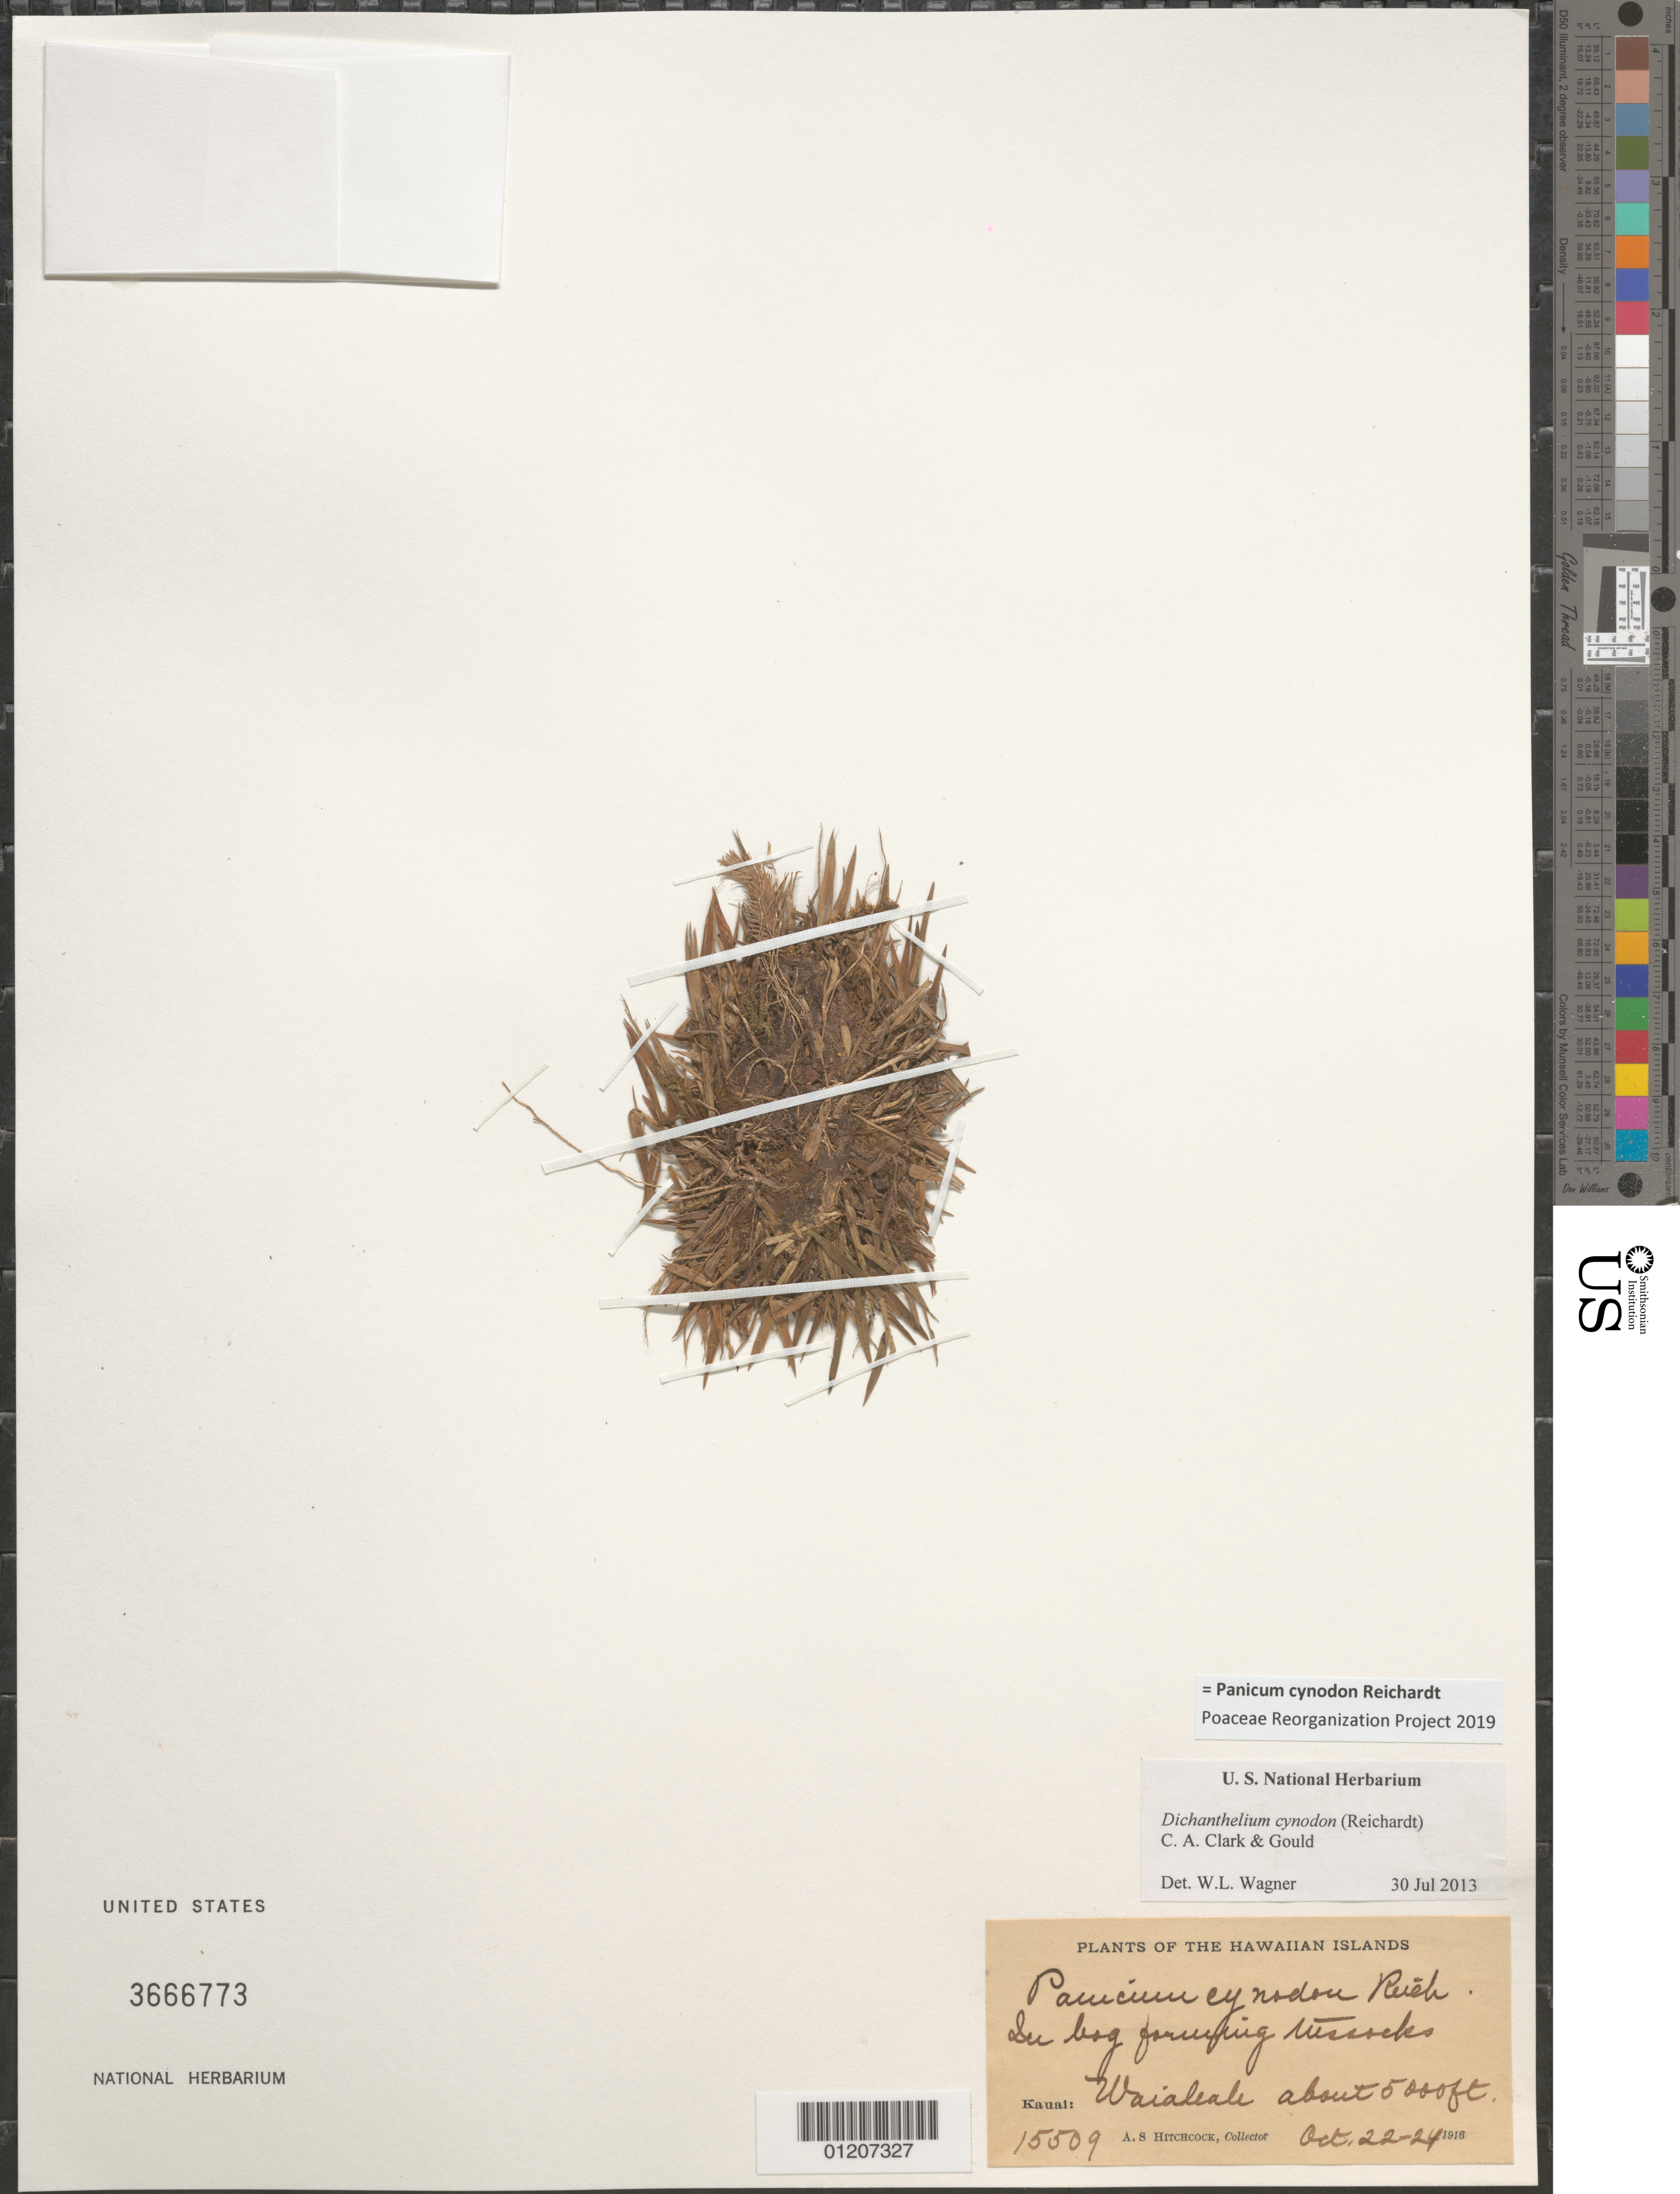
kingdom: Plantae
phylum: Tracheophyta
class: Liliopsida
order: Poales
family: Poaceae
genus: Panicum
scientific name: Panicum cynodon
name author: J. Reichardt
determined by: Poaceae Reorganization Project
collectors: A. S. Hitchcock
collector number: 15509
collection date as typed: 22 Oct 1916 to 24 Oct 1916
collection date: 1916-10-22/1916-10-24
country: United States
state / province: Hawaii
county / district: Kauai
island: Kaua'i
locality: Waialeale.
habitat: In bog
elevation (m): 1097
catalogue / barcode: US 3666773